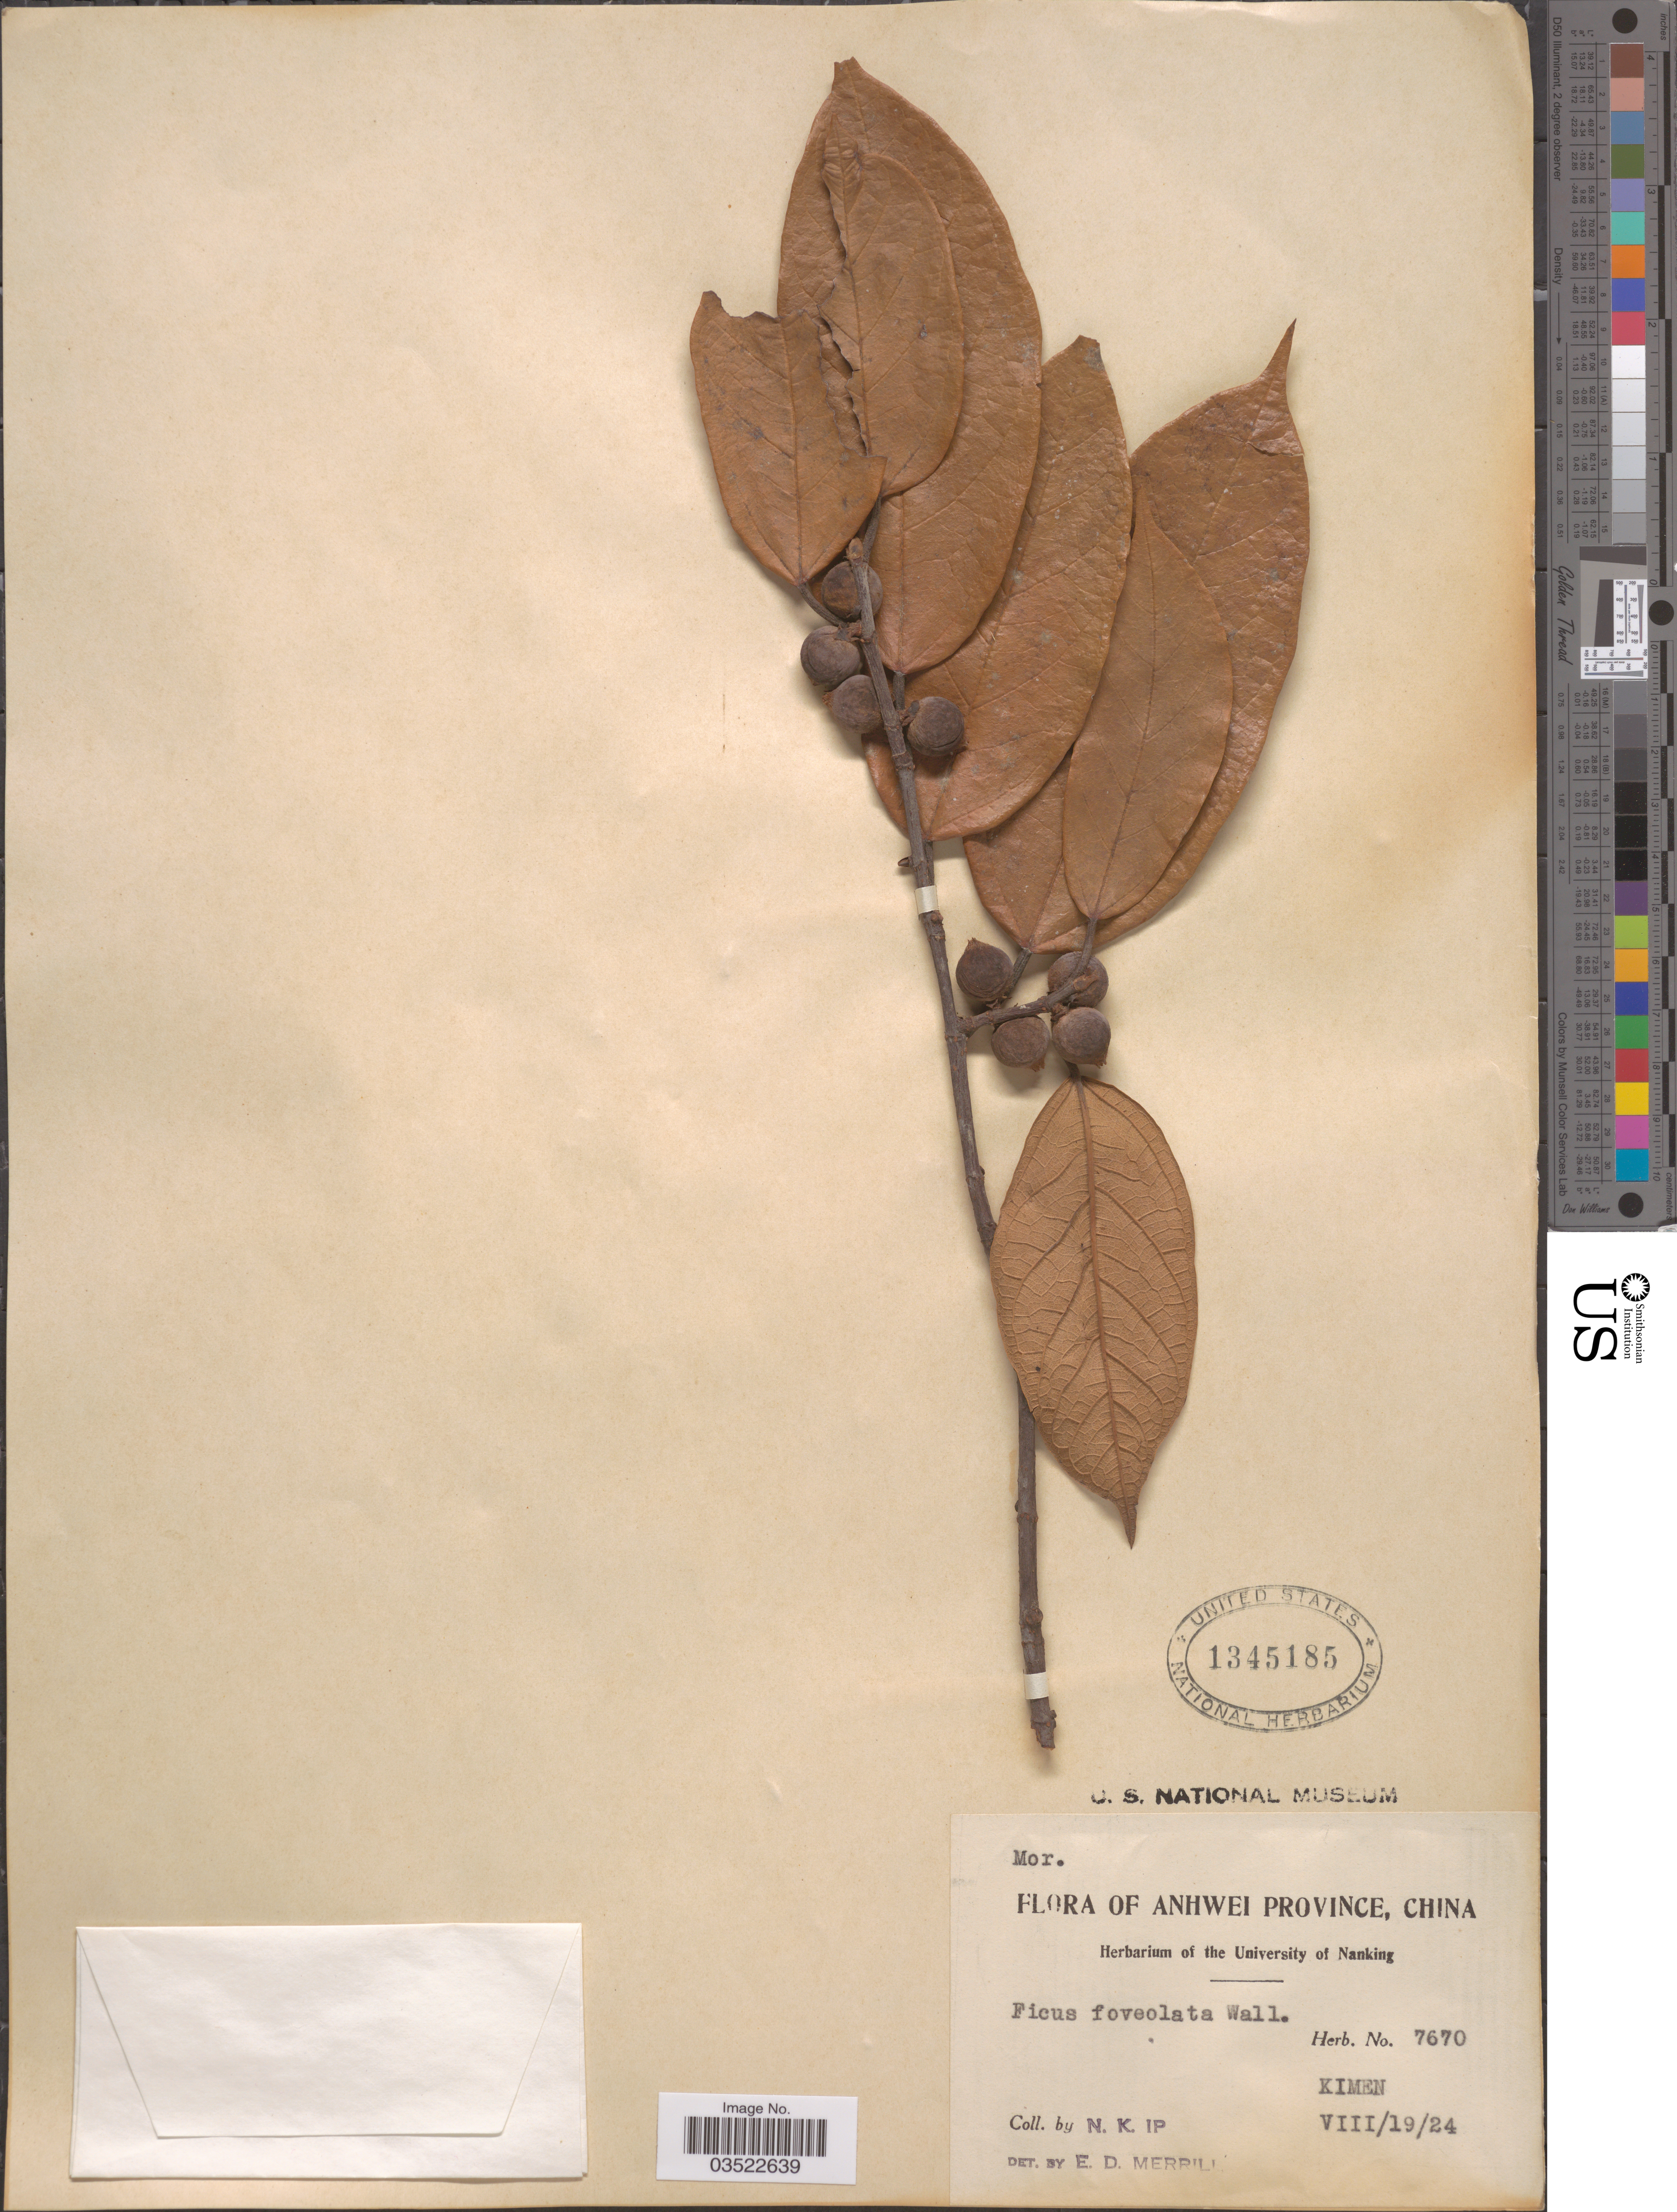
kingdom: Plantae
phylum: Tracheophyta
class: Magnoliopsida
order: Rosales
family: Moraceae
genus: Ficus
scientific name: Ficus sarmentosa var. nipponica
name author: (Franch. & Sav.) Corner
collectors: N. Ip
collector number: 7670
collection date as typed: Transcribed d/m/y: 19/8/24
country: China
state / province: Anhui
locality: Anhwei Province. Kimen.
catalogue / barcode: US 1345185